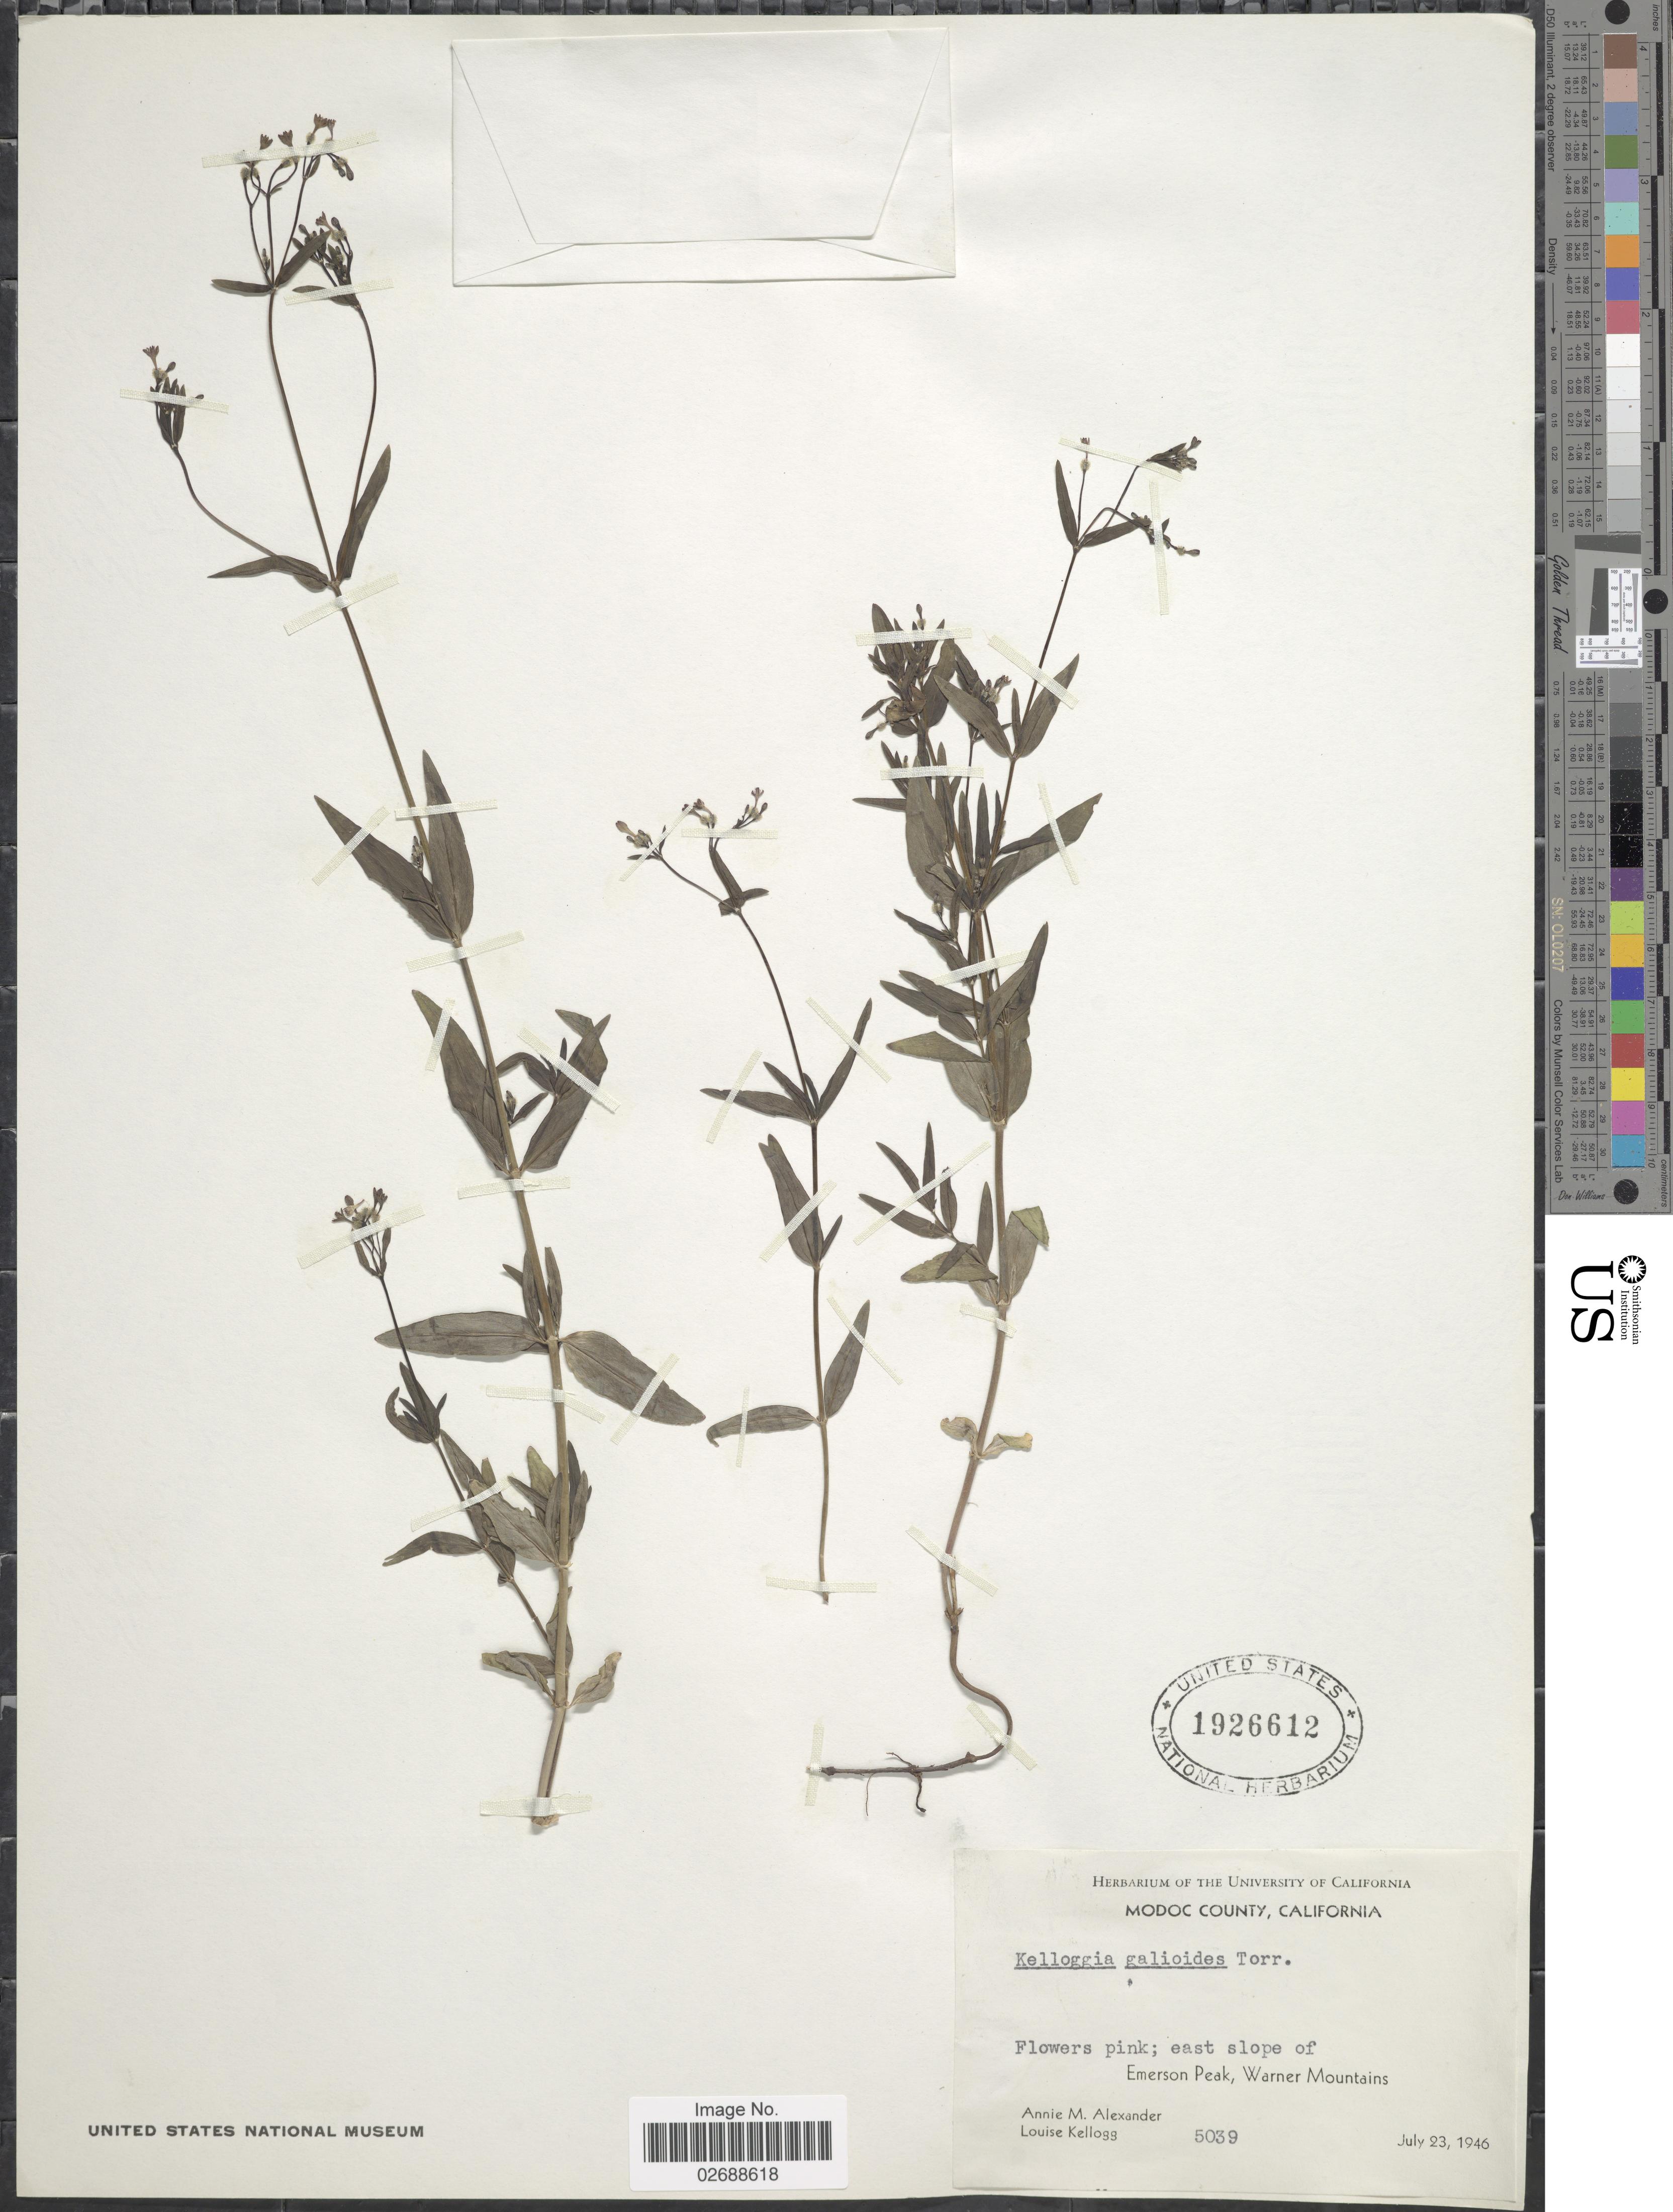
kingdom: Plantae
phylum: Tracheophyta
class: Magnoliopsida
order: Gentianales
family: Rubiaceae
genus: Kelloggia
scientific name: Kelloggia galioides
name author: Torr.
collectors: A. M. Alexander & L. Kellogg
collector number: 5039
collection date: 1946-07-23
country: United States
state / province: California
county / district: Modoc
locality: Modoc County. East slope of Emerson Peak, Warner Mountains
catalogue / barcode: US 1926612